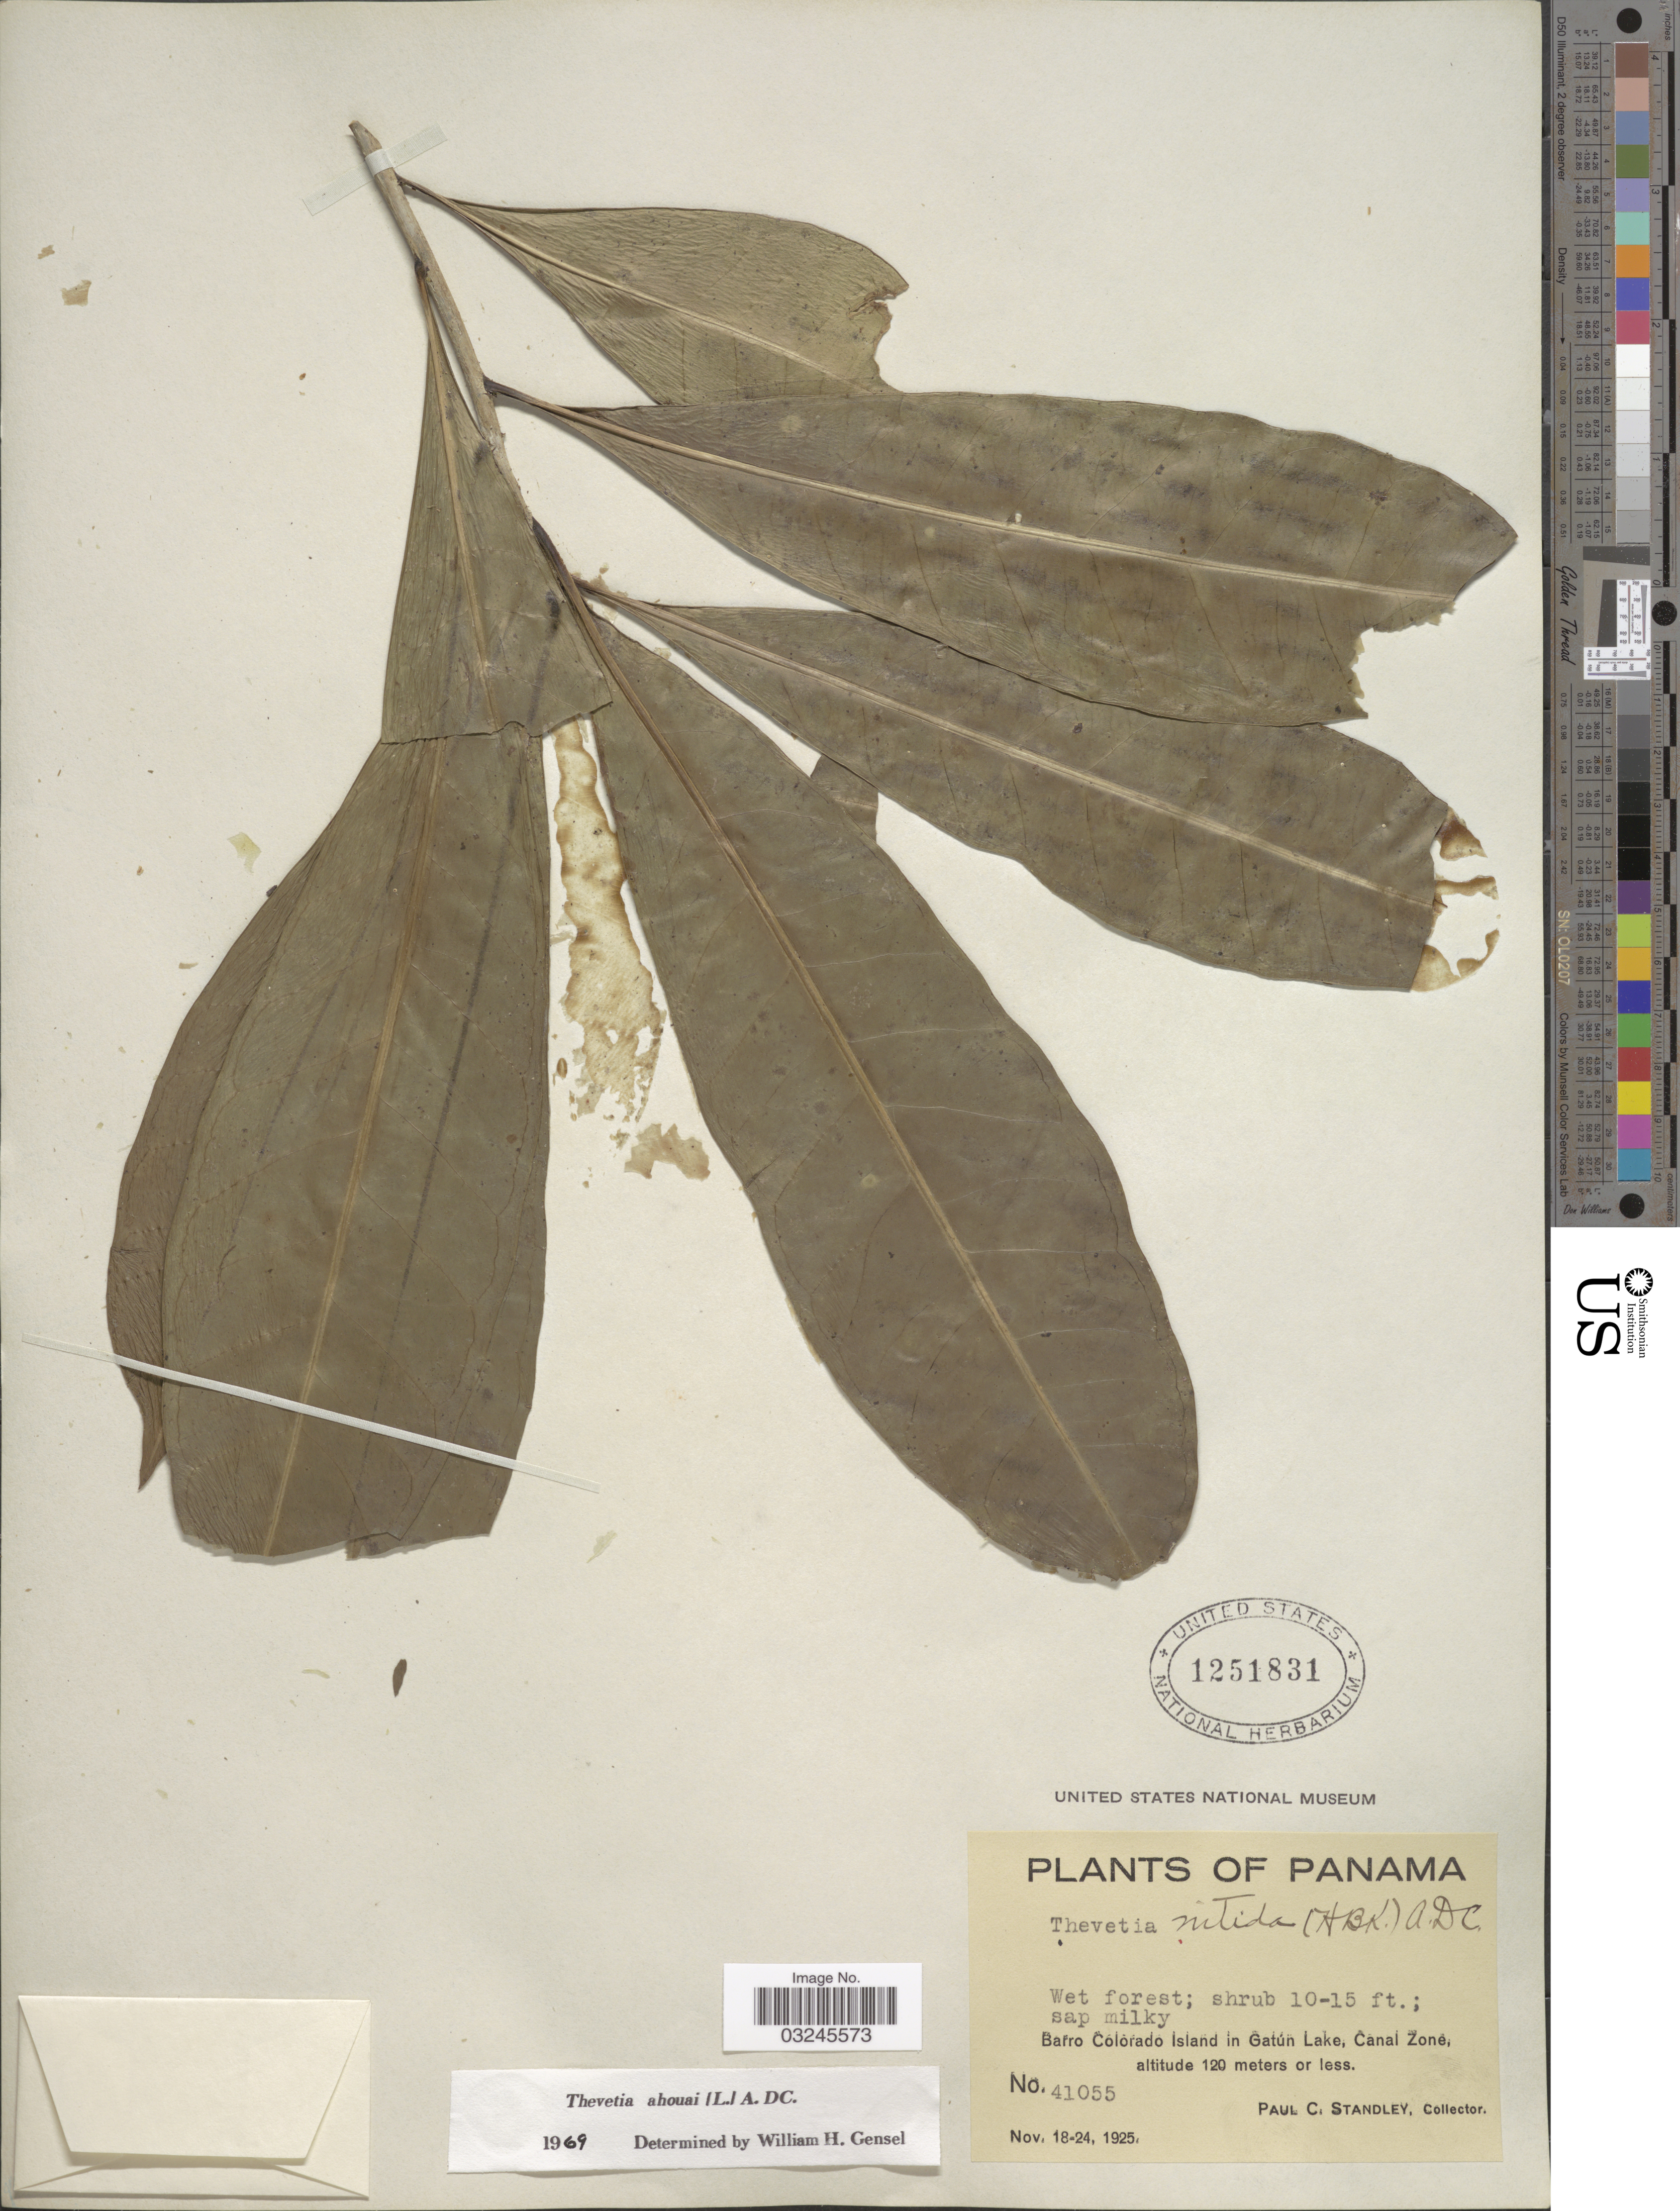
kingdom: Plantae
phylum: Tracheophyta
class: Magnoliopsida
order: Gentianales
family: Apocynaceae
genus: Thevetia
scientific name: Thevetia ahouai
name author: (L.) A. DC.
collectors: P. C. Standley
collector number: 41055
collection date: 1925-11-18/1925-11-24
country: Panama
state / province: Panamá Oeste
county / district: Canal Zone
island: Barro Colorado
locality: Barro Colorado Island in Gatún Lake, Canal Zone.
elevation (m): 120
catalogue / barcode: US 1251831